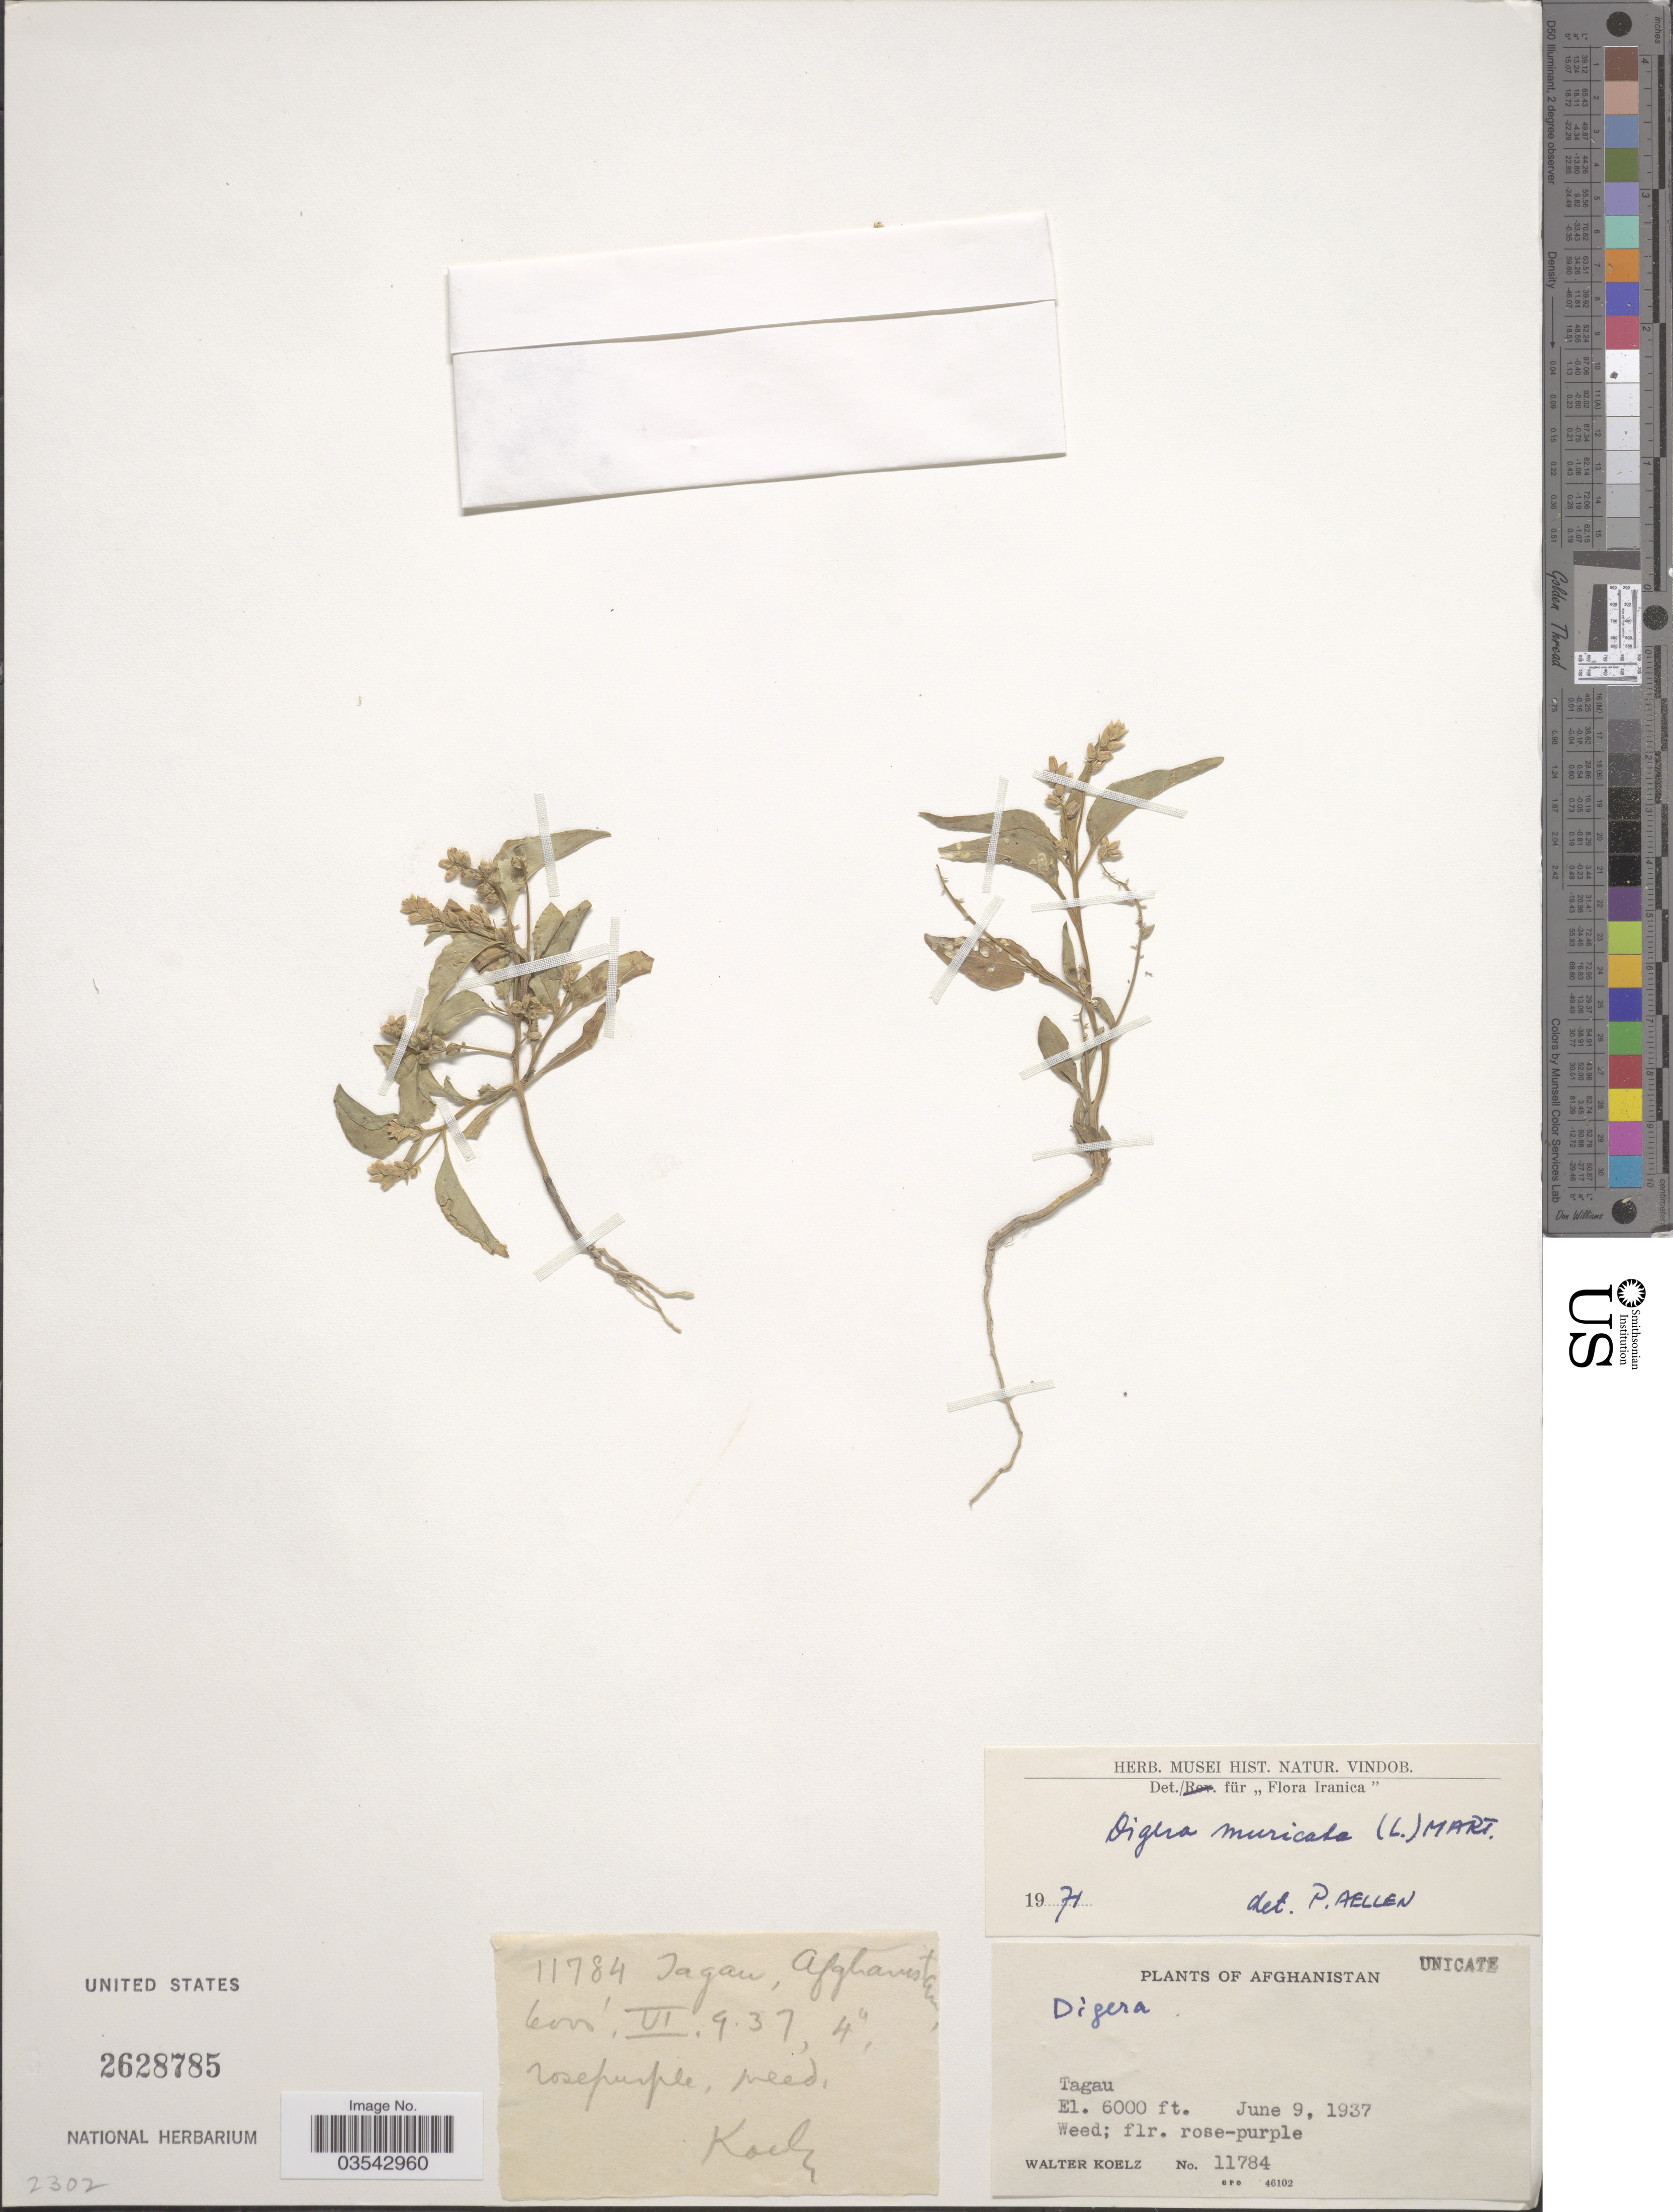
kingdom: Plantae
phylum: Tracheophyta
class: Magnoliopsida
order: Caryophyllales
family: Amaranthaceae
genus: Digera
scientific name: Digera muricata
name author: (L.) Mart.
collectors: W. N. Koelz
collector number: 11784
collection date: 1937-06-09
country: Afghanistan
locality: Tagau.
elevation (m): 1829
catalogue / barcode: US 2628785